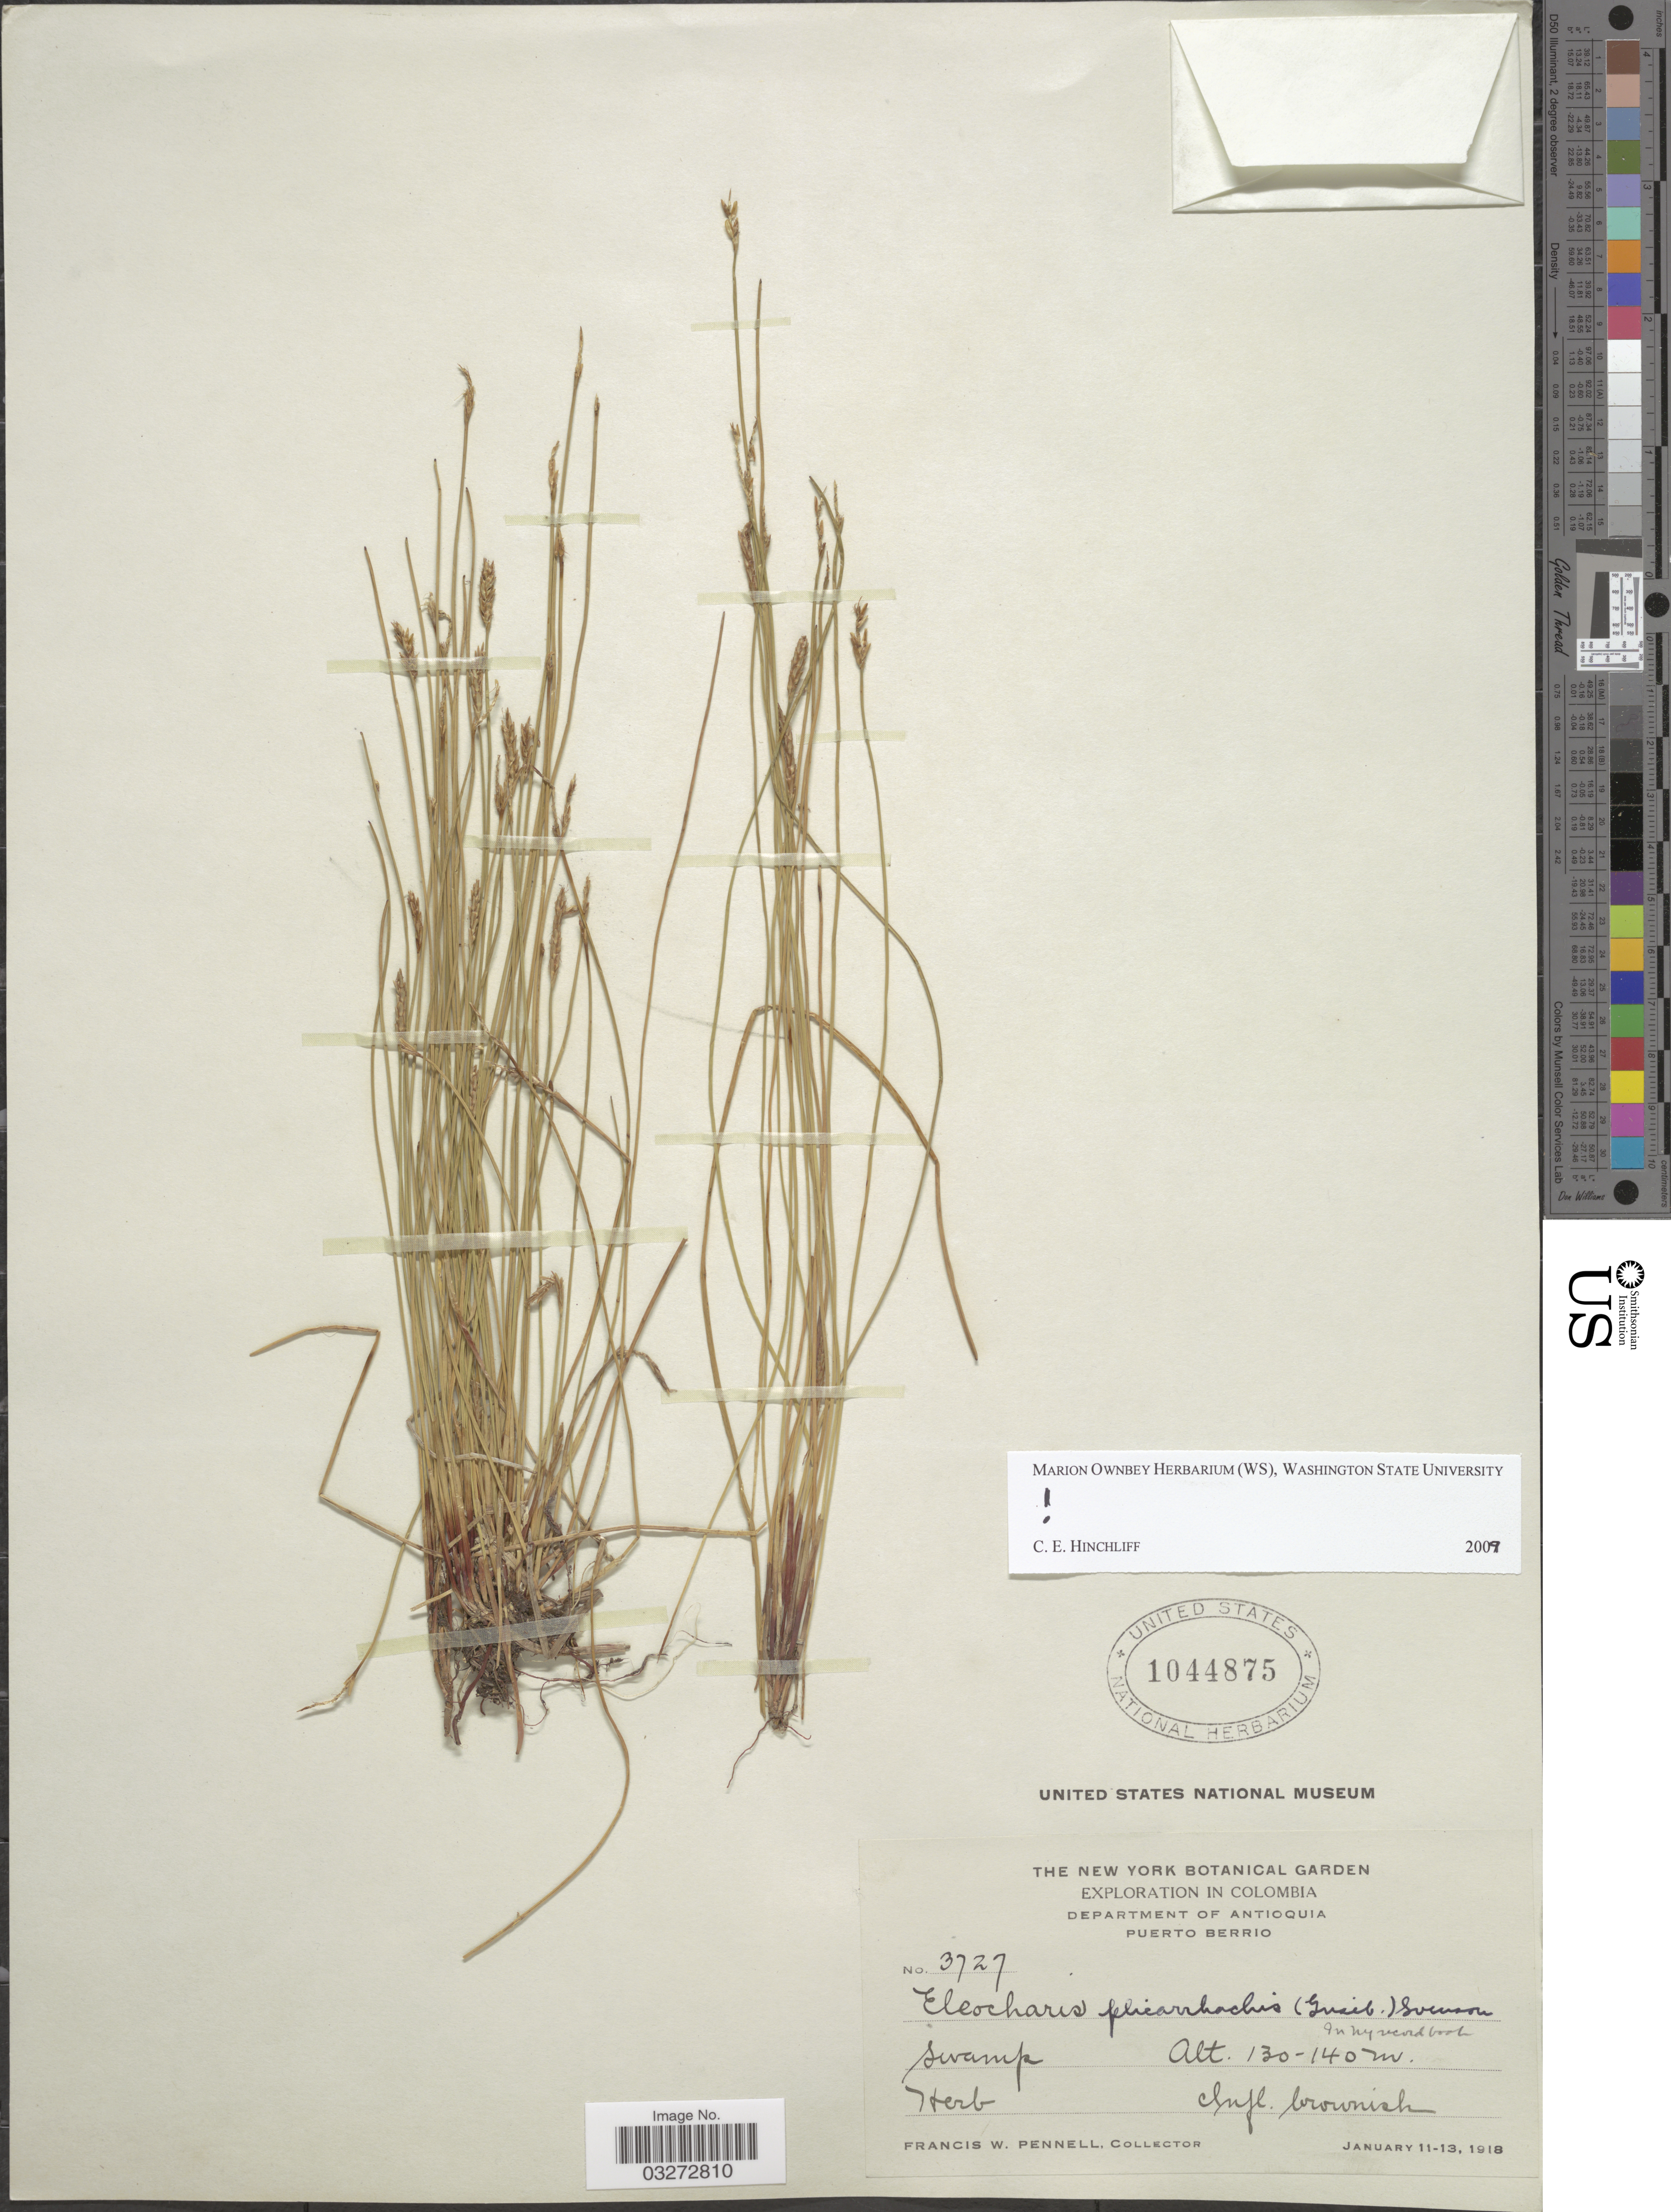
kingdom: Plantae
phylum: Tracheophyta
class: Liliopsida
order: Poales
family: Cyperaceae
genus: Eleocharis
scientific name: Eleocharis plicarhachis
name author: (Griseb.) Svenson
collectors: F. W. Pennell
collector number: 3727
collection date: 1918-01-11/1918-01-13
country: Colombia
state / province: Antioquia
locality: Department of Antioquia. Puerto Berrio.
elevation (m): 130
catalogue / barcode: US 1044875